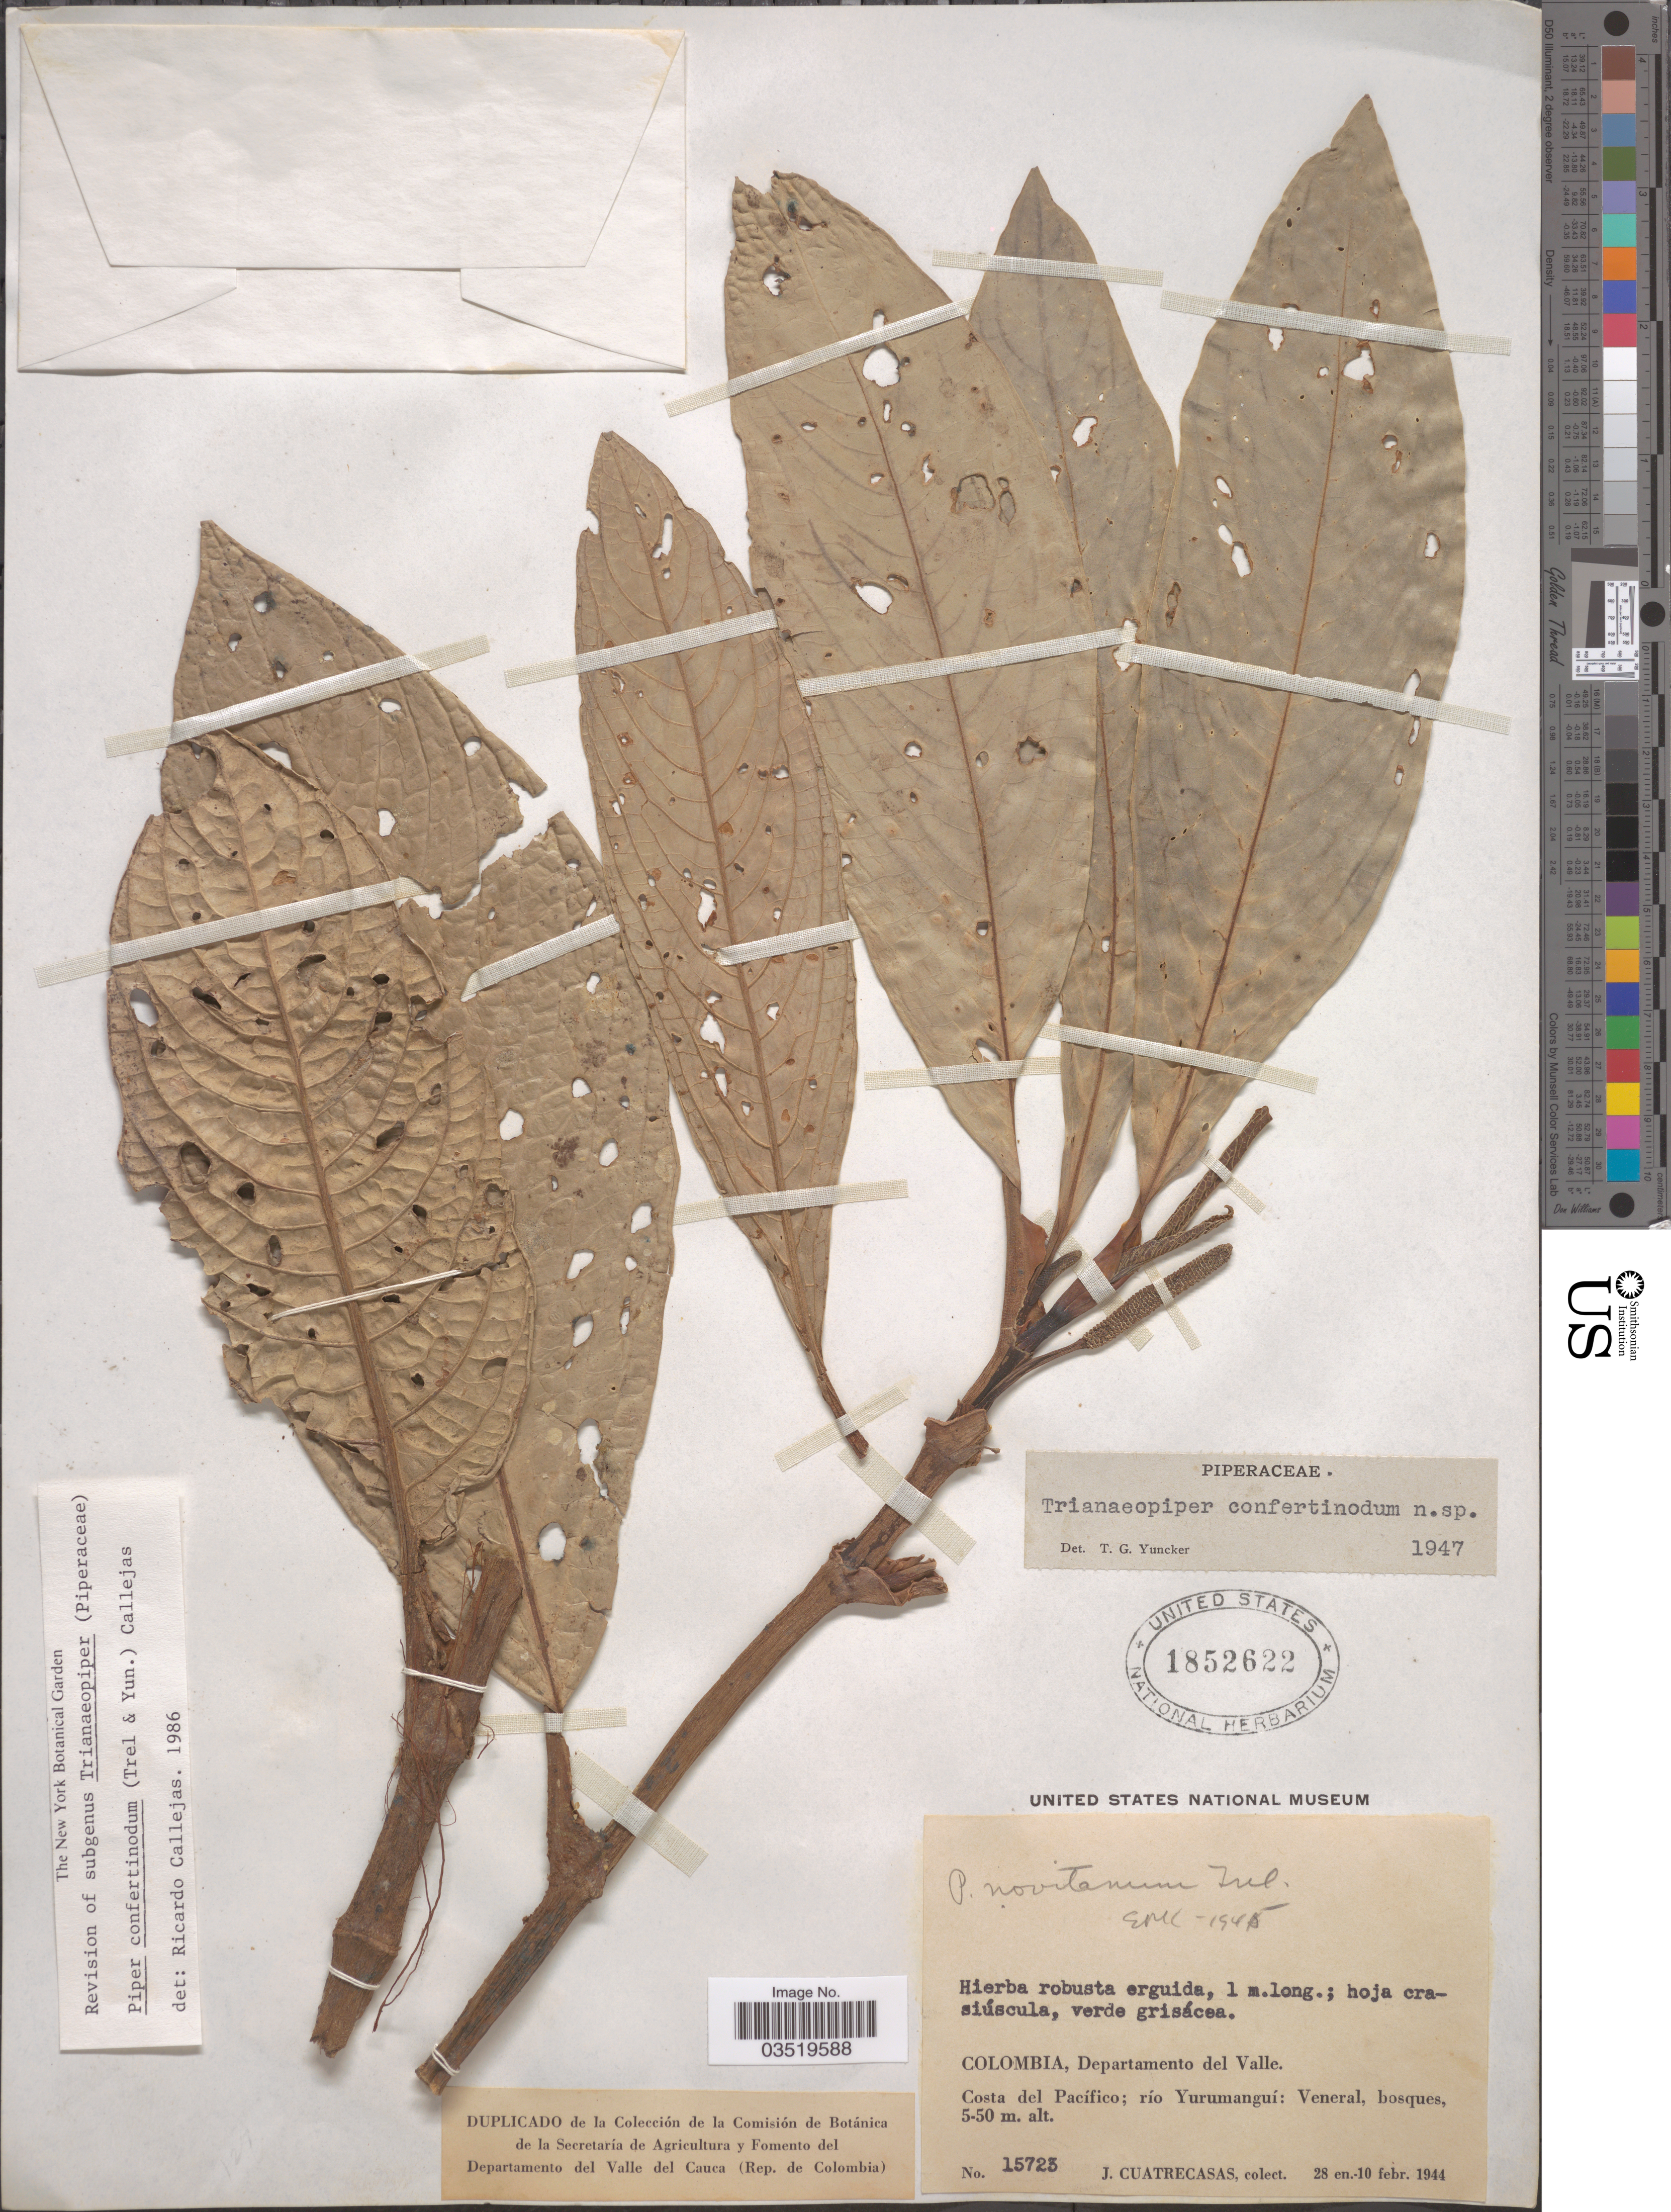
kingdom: Plantae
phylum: Tracheophyta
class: Magnoliopsida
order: Piperales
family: Piperaceae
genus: Piper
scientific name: Piper confertinodum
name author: (Trel. & Yunck.) Callejas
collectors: J. Cuatrecasas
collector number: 15723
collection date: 1944-01-28/1944-02-10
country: Colombia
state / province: Valle del Cauca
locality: Departamento del Valle. Costa del Pacífico; río Yurumanguí: Veneral, bosques.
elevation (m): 5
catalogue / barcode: US 1852622